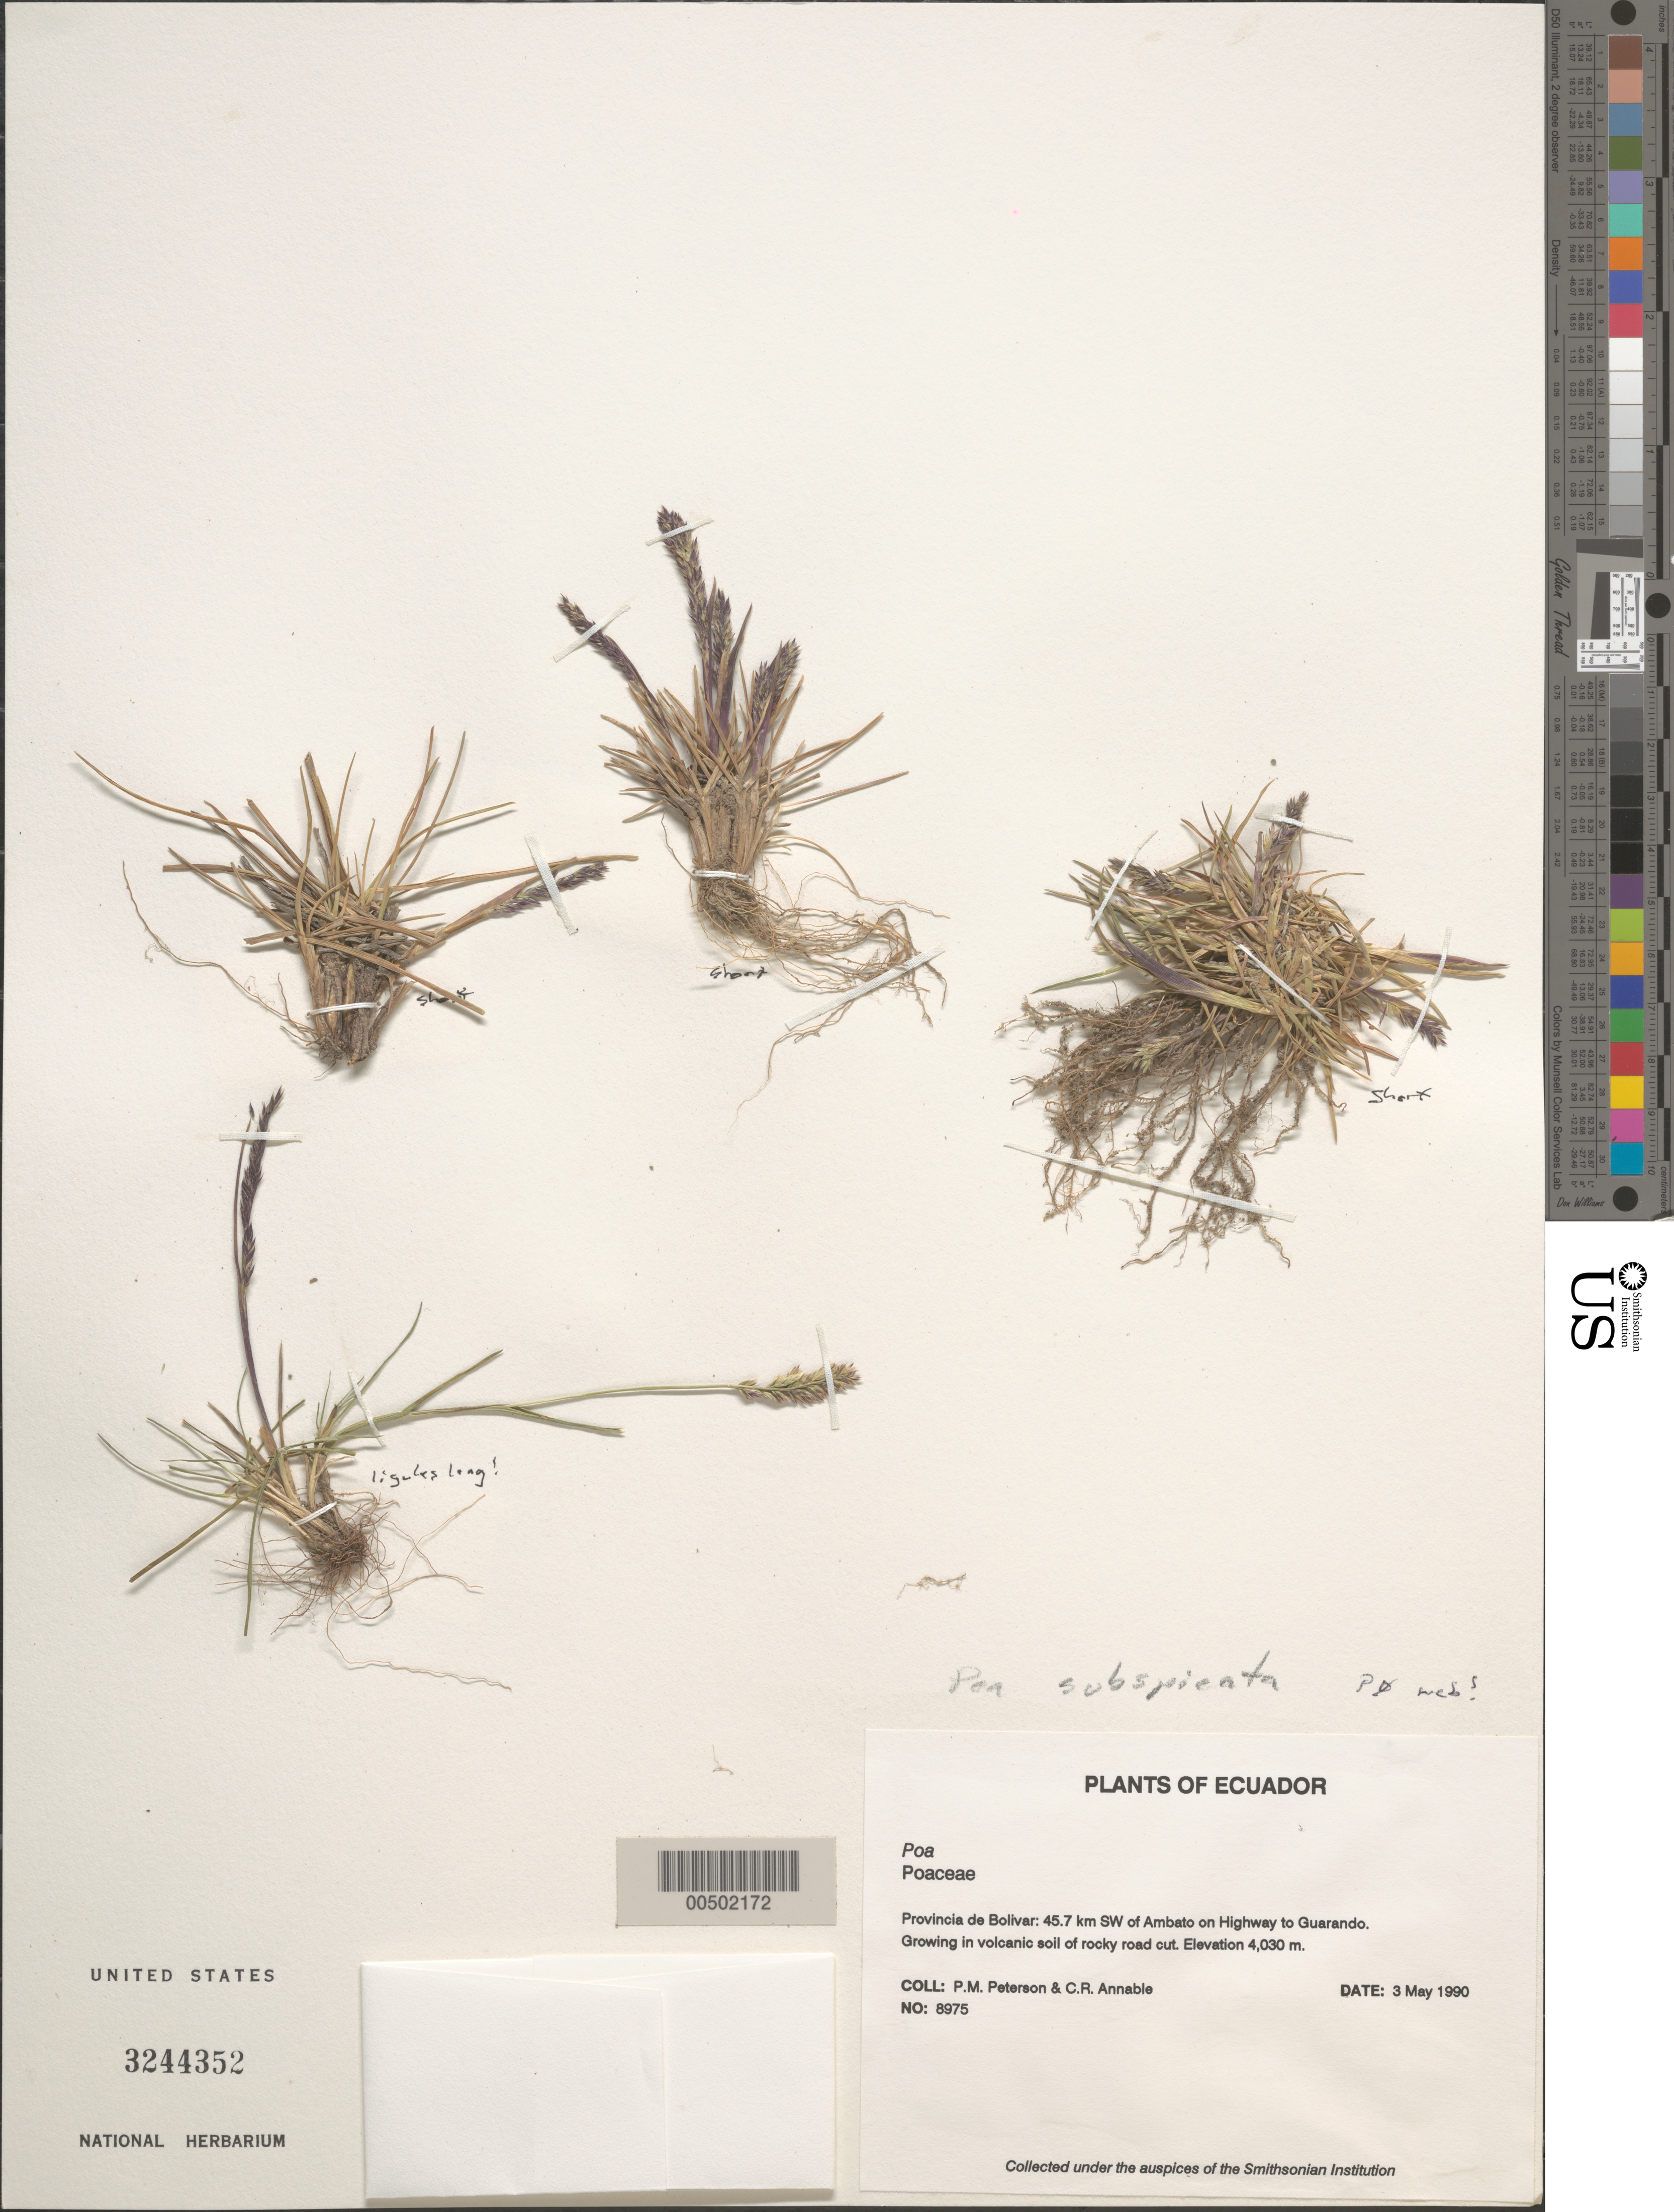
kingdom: Plantae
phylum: Tracheophyta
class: Liliopsida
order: Poales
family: Poaceae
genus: Poa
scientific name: Poa subspicata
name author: (J. Presl) Kunth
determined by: Soreng, Robert J., Research Associate (BOT), Smithsonian Institution - National Museum of Natural History (UNITED STATES)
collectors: P. M. Peterson & C. R. Annable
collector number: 08975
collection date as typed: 03 May 1990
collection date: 1990-05-03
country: Ecuador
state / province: Bolivar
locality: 45.7 km SW of Ambato on Highway to Guarando.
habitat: Growing in volcanic soil of rocky road cut.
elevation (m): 4030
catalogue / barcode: US 3244352